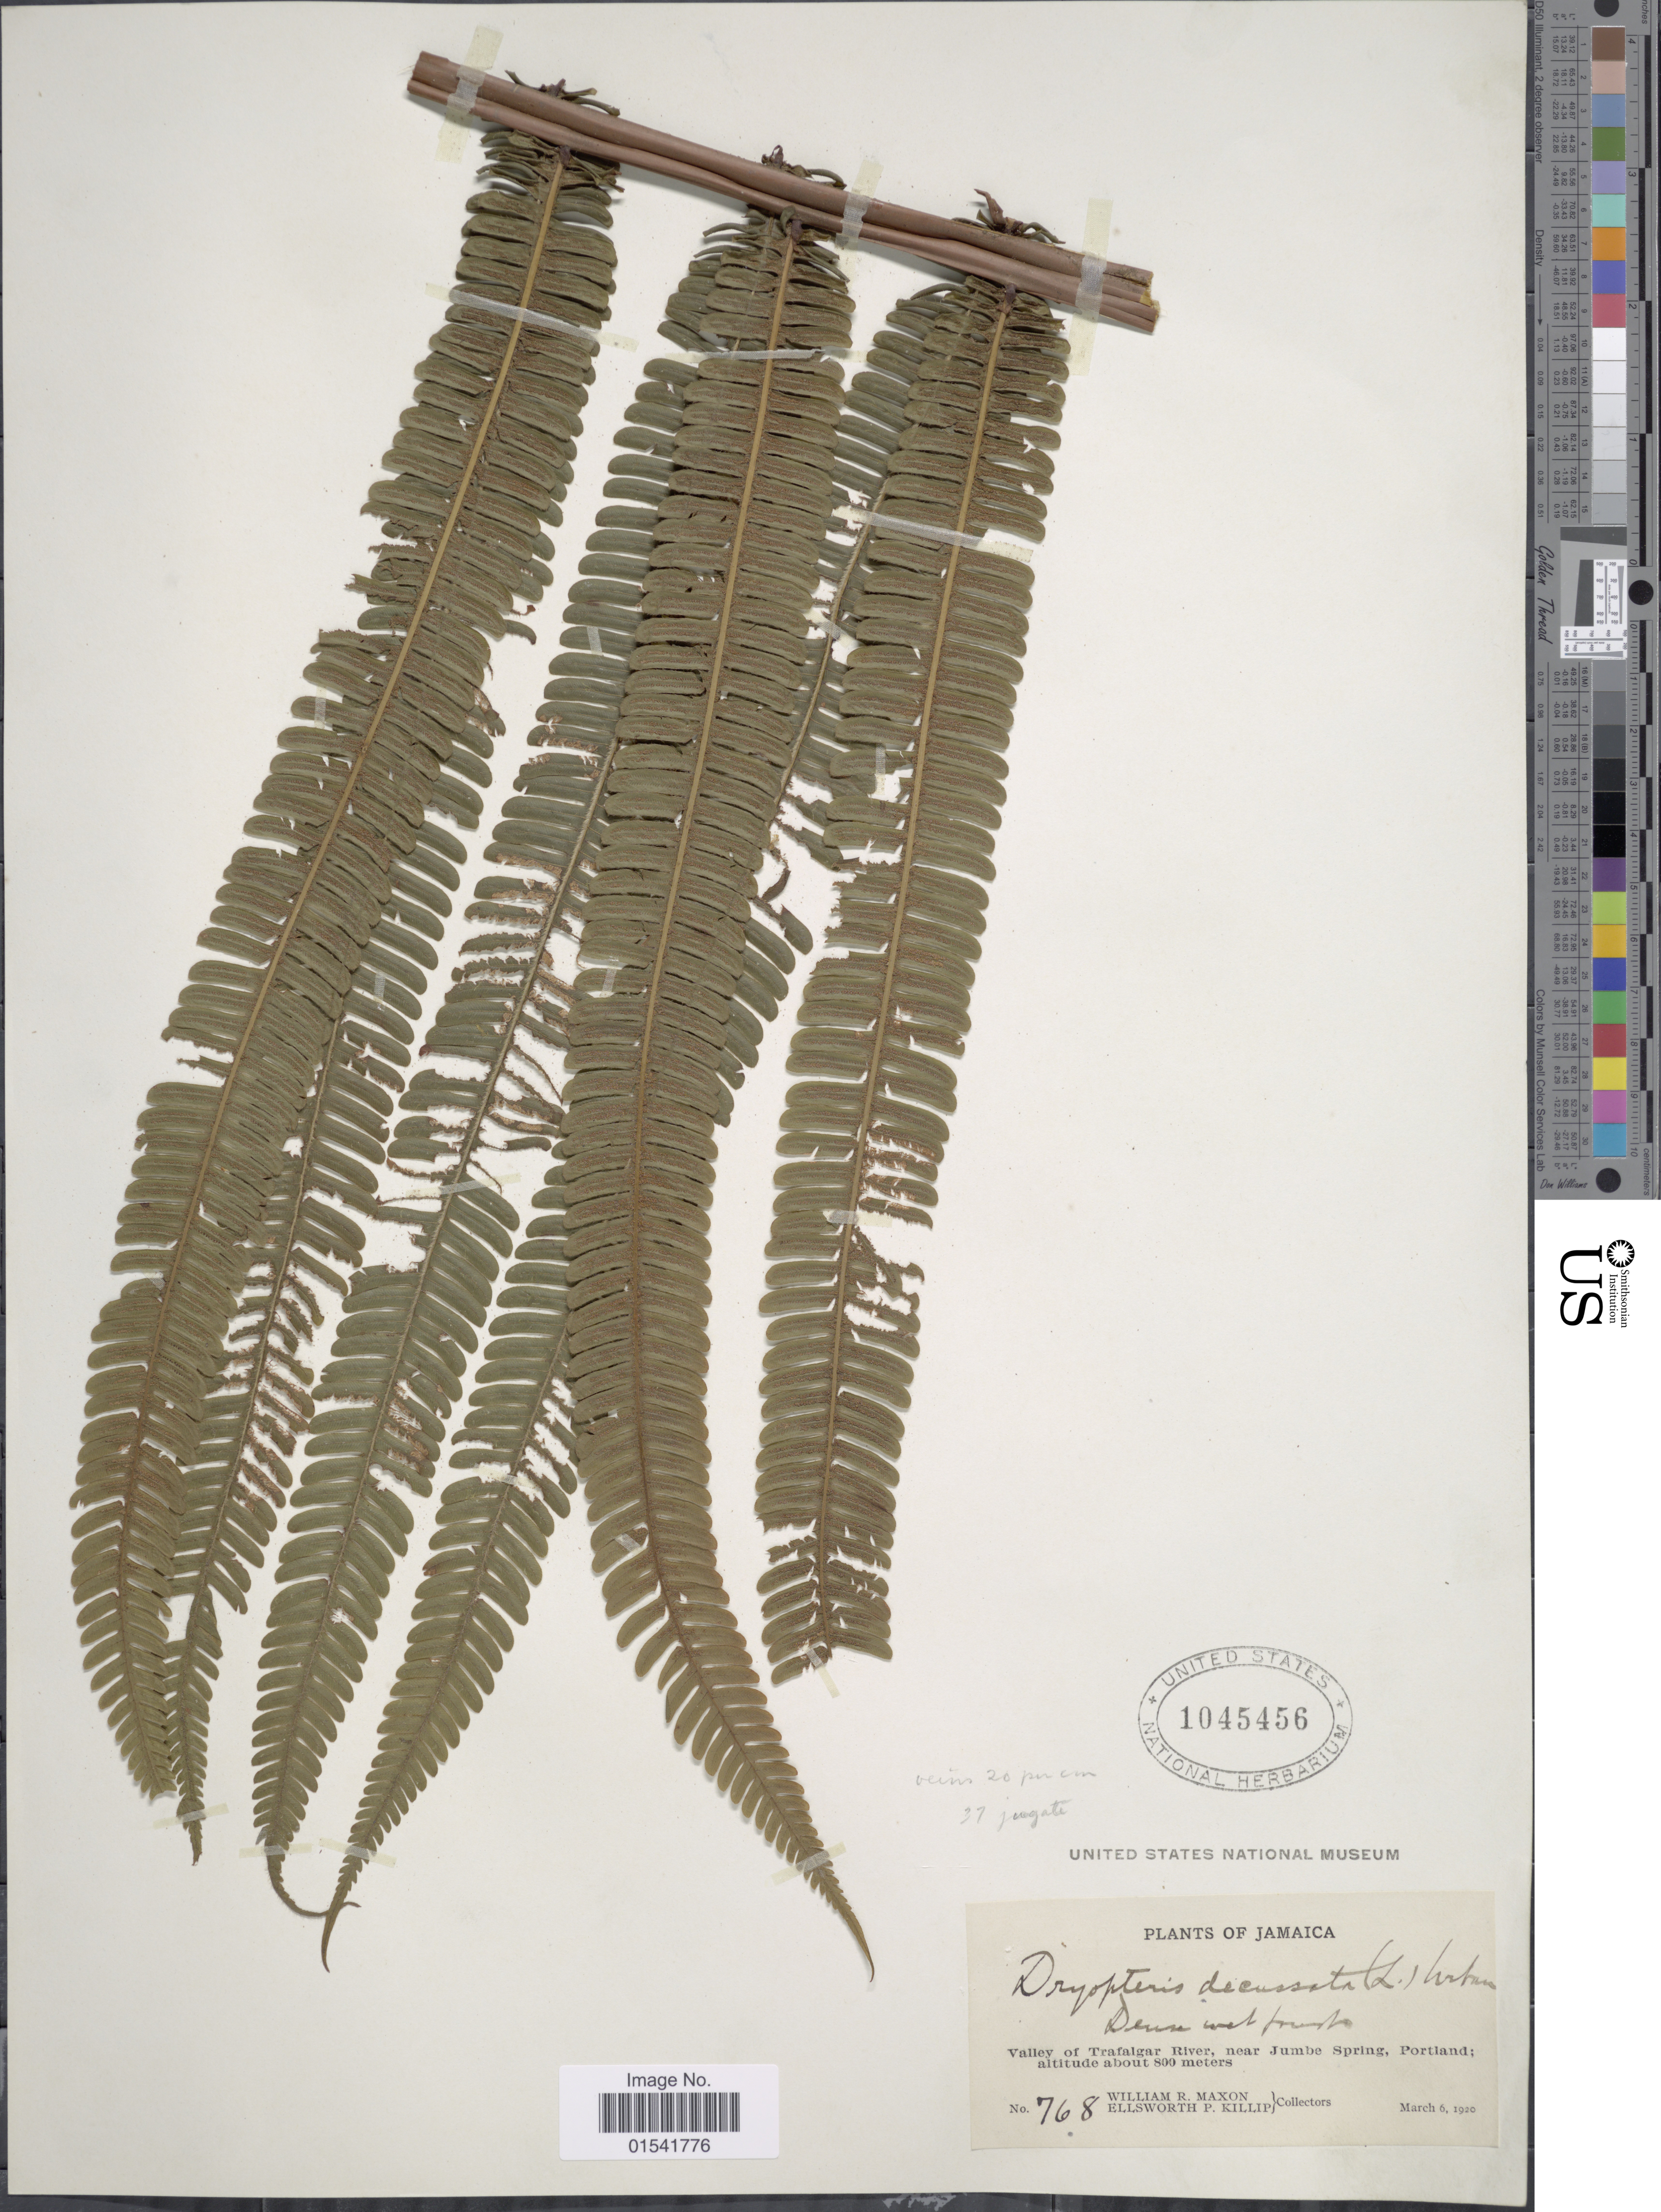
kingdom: Plantae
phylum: Tracheophyta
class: Polypodiopsida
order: Polypodiales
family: Thelypteridaceae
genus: Steiropteris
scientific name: Steiropteris decussata (L.) comb. nov., ined. 2015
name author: (L.)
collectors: W. R. Maxon & E. P. Killip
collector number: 768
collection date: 1920-03-06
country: Jamaica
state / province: Portland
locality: Valley of Trafalgar River, near Jumbe Spring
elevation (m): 800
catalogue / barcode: US 1045456